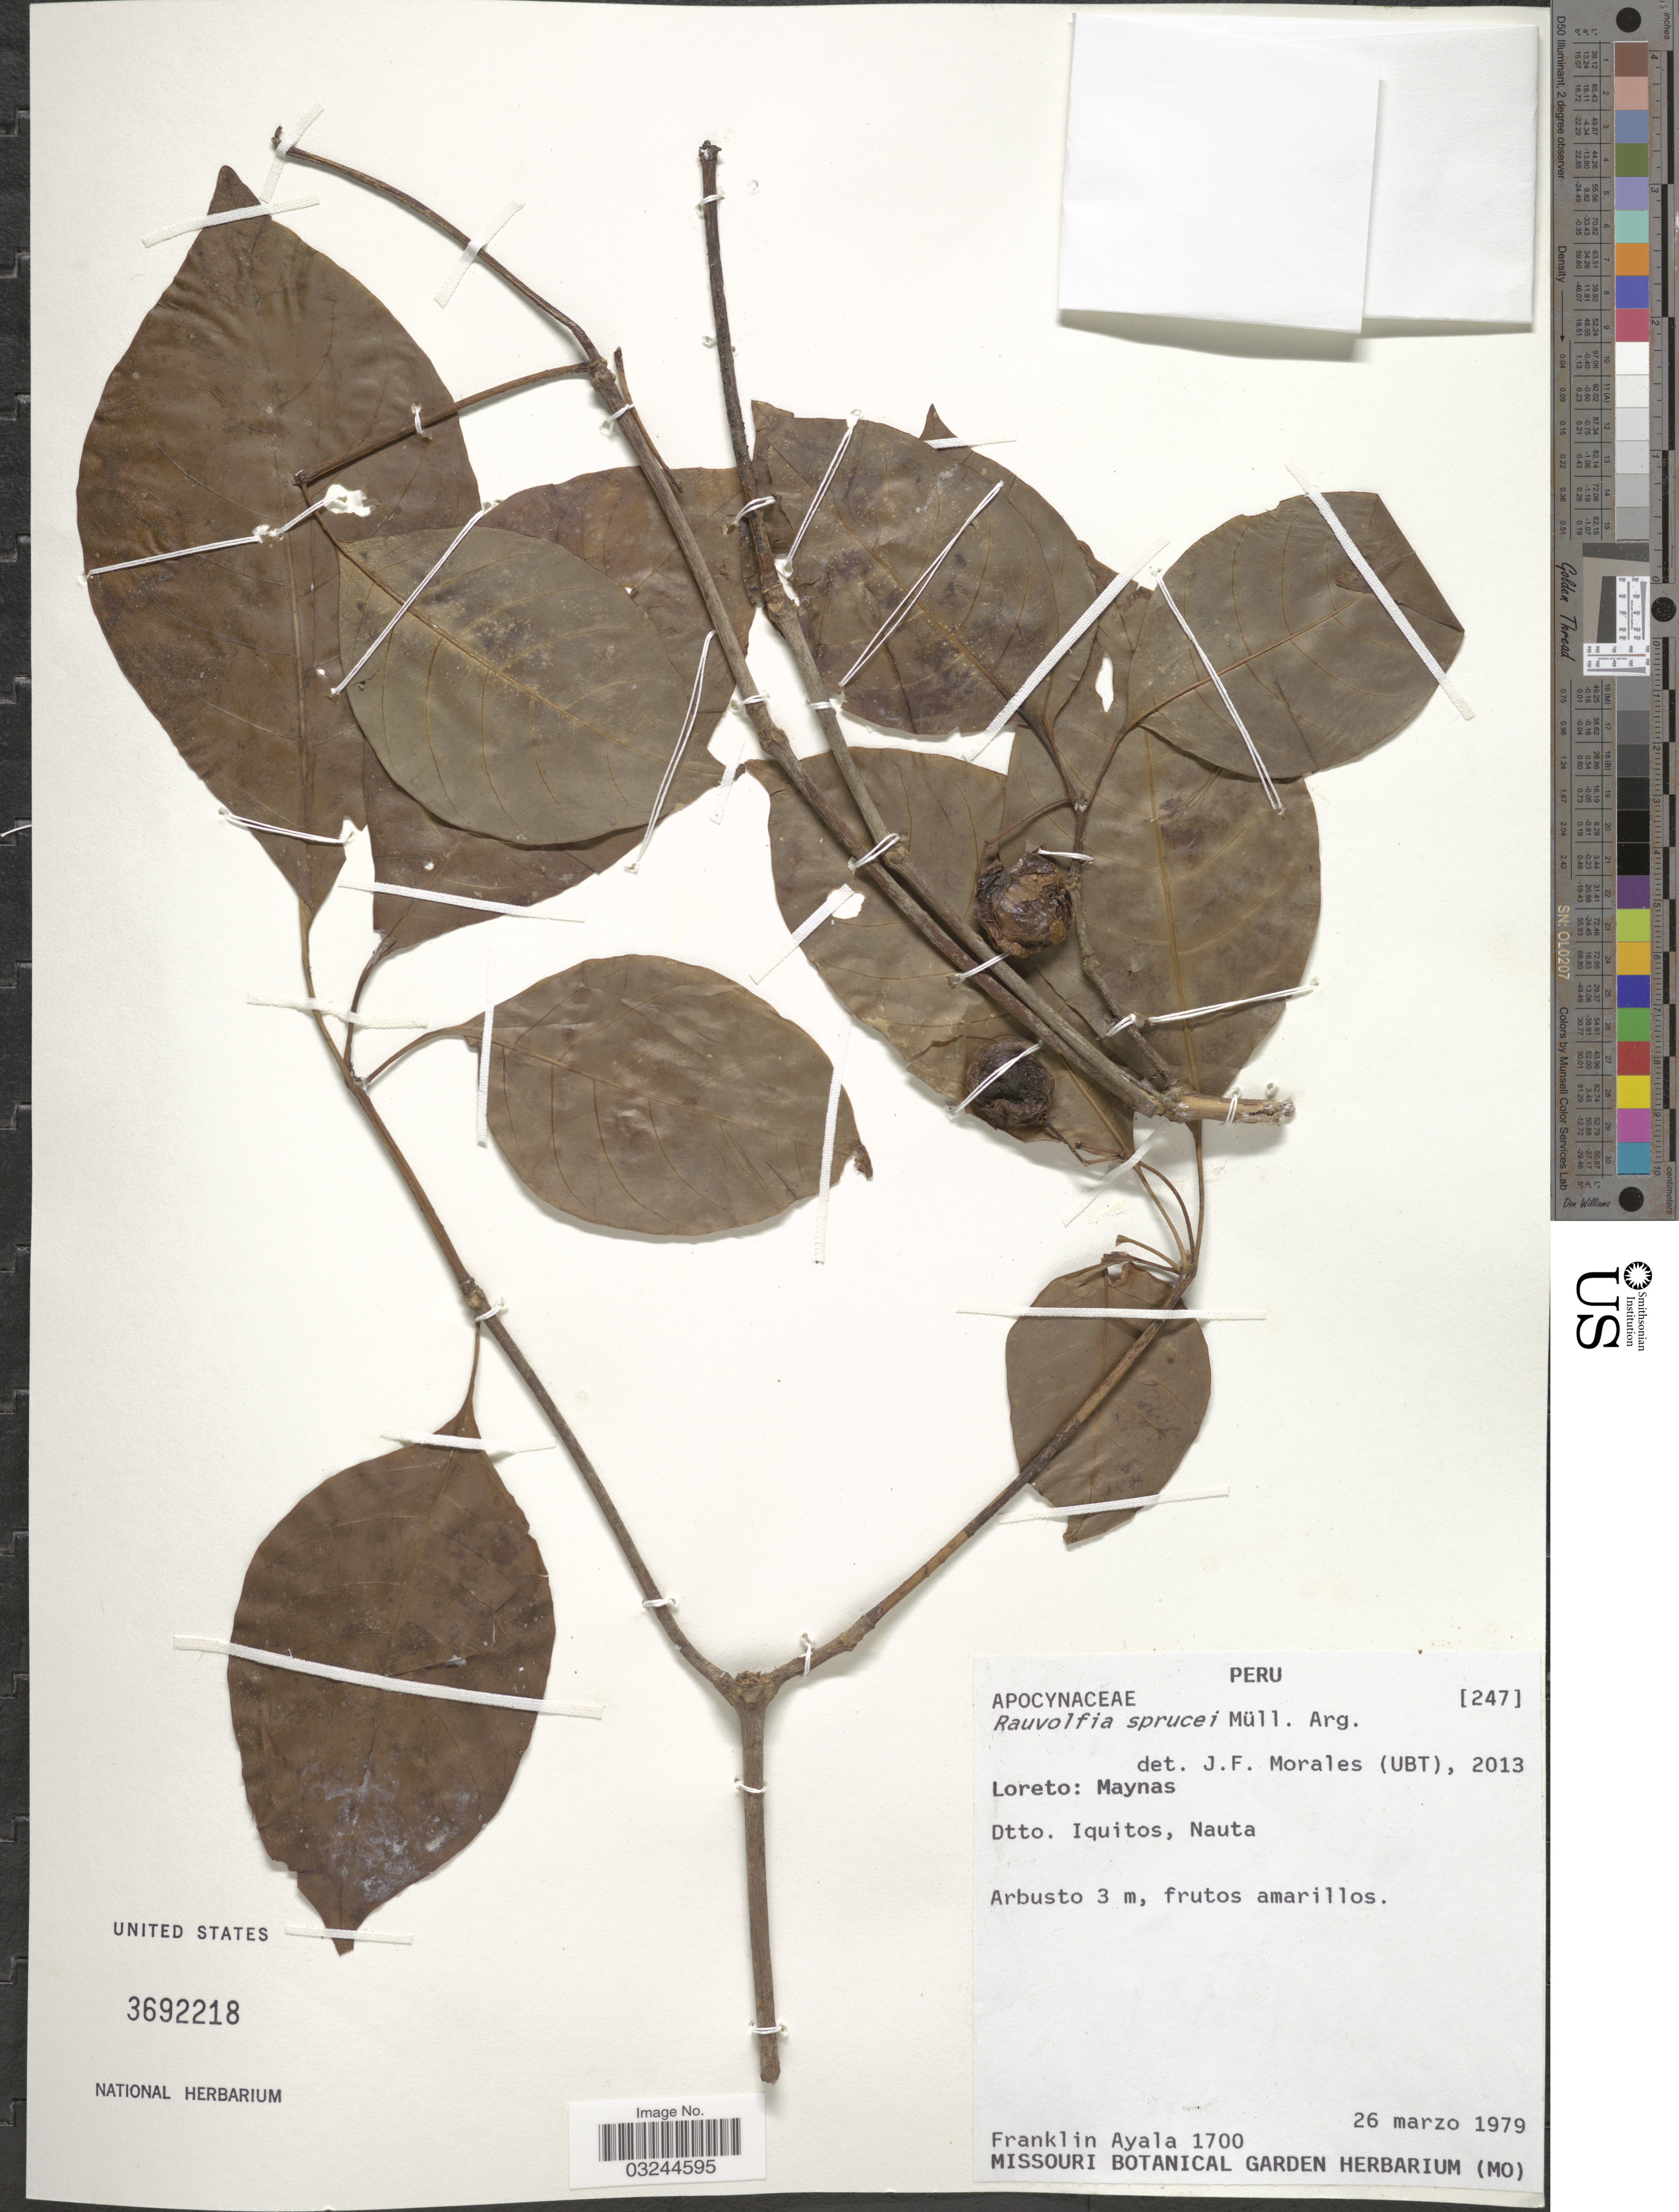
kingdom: Plantae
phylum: Tracheophyta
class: Magnoliopsida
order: Gentianales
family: Apocynaceae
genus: Rauvolfia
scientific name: Rauvolfia sprucei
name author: Müll. Arg.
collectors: F. Ayala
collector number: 1700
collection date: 1979-03-26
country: Peru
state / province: Loreto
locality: Maynas. Dtto. Iquitos, Nauta.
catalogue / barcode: US 3692218